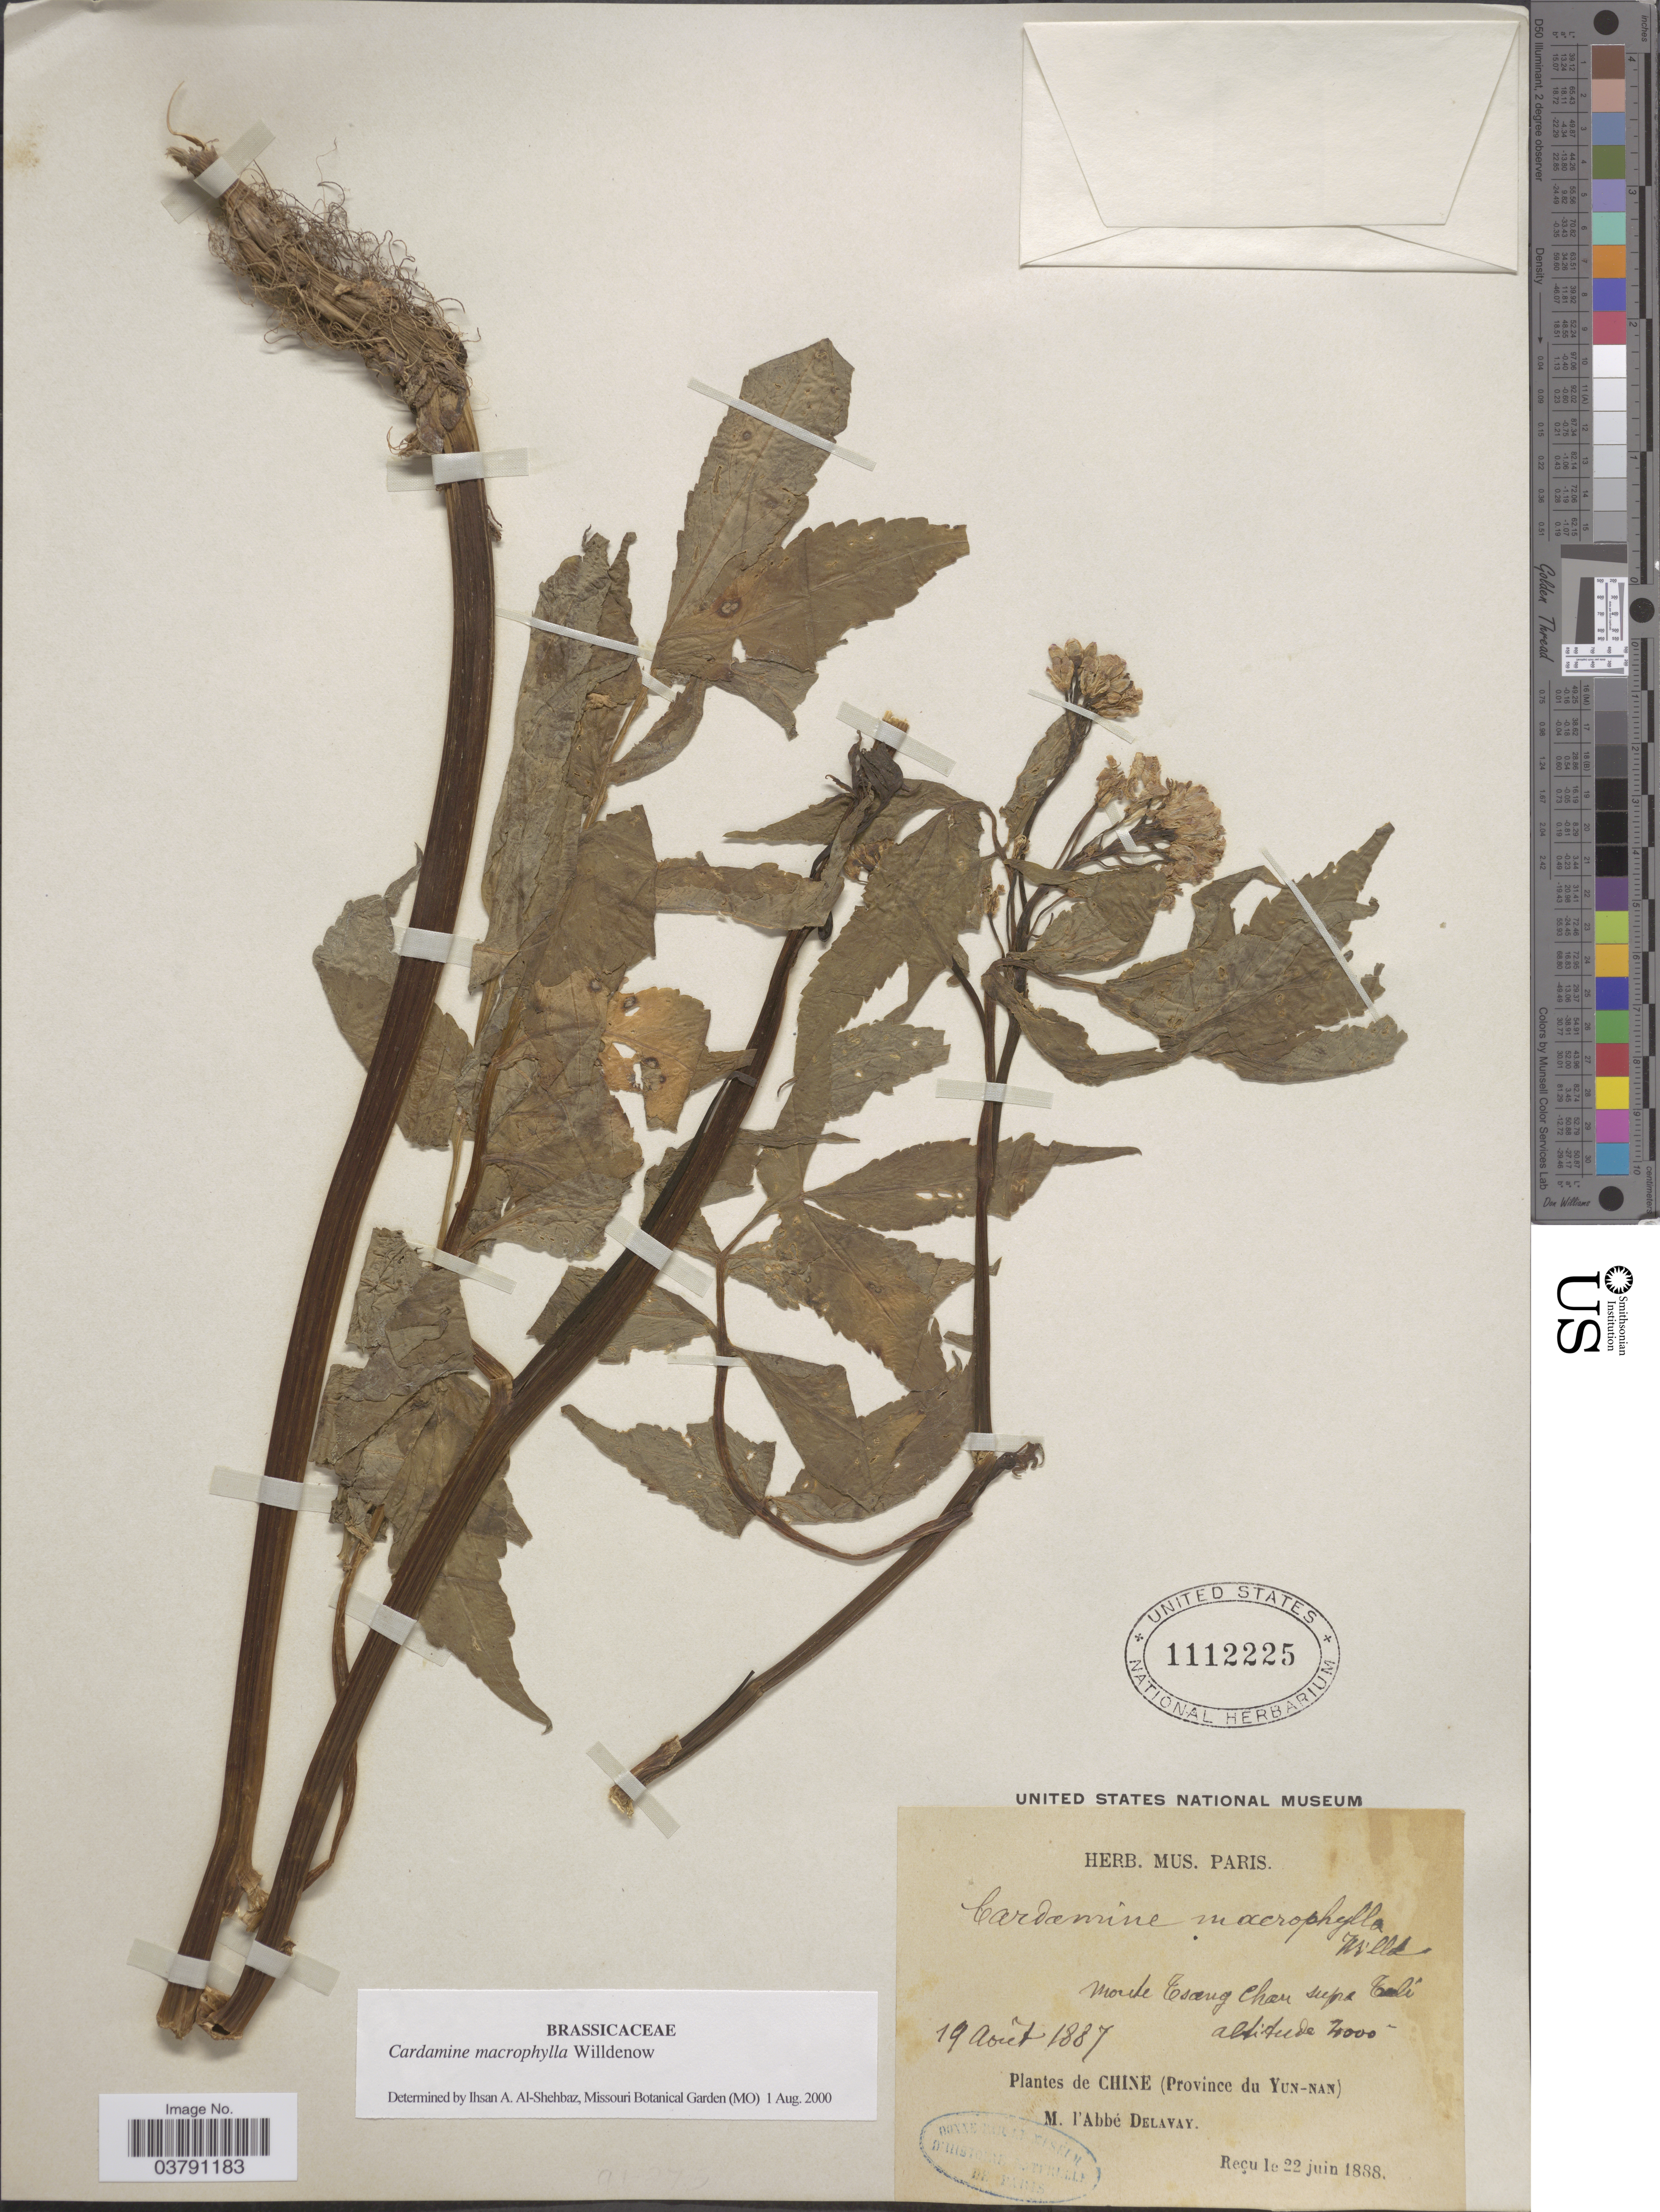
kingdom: Plantae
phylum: Tracheophyta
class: Magnoliopsida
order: Brassicales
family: Brassicaceae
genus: Cardamine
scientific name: Cardamine macrophylla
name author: Willd.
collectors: P. Delavay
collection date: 1887-08-19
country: China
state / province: Yunnan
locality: Monte Tsang Chang supra Tali. Province du Yun-nan.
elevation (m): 1219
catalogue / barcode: US 1112225